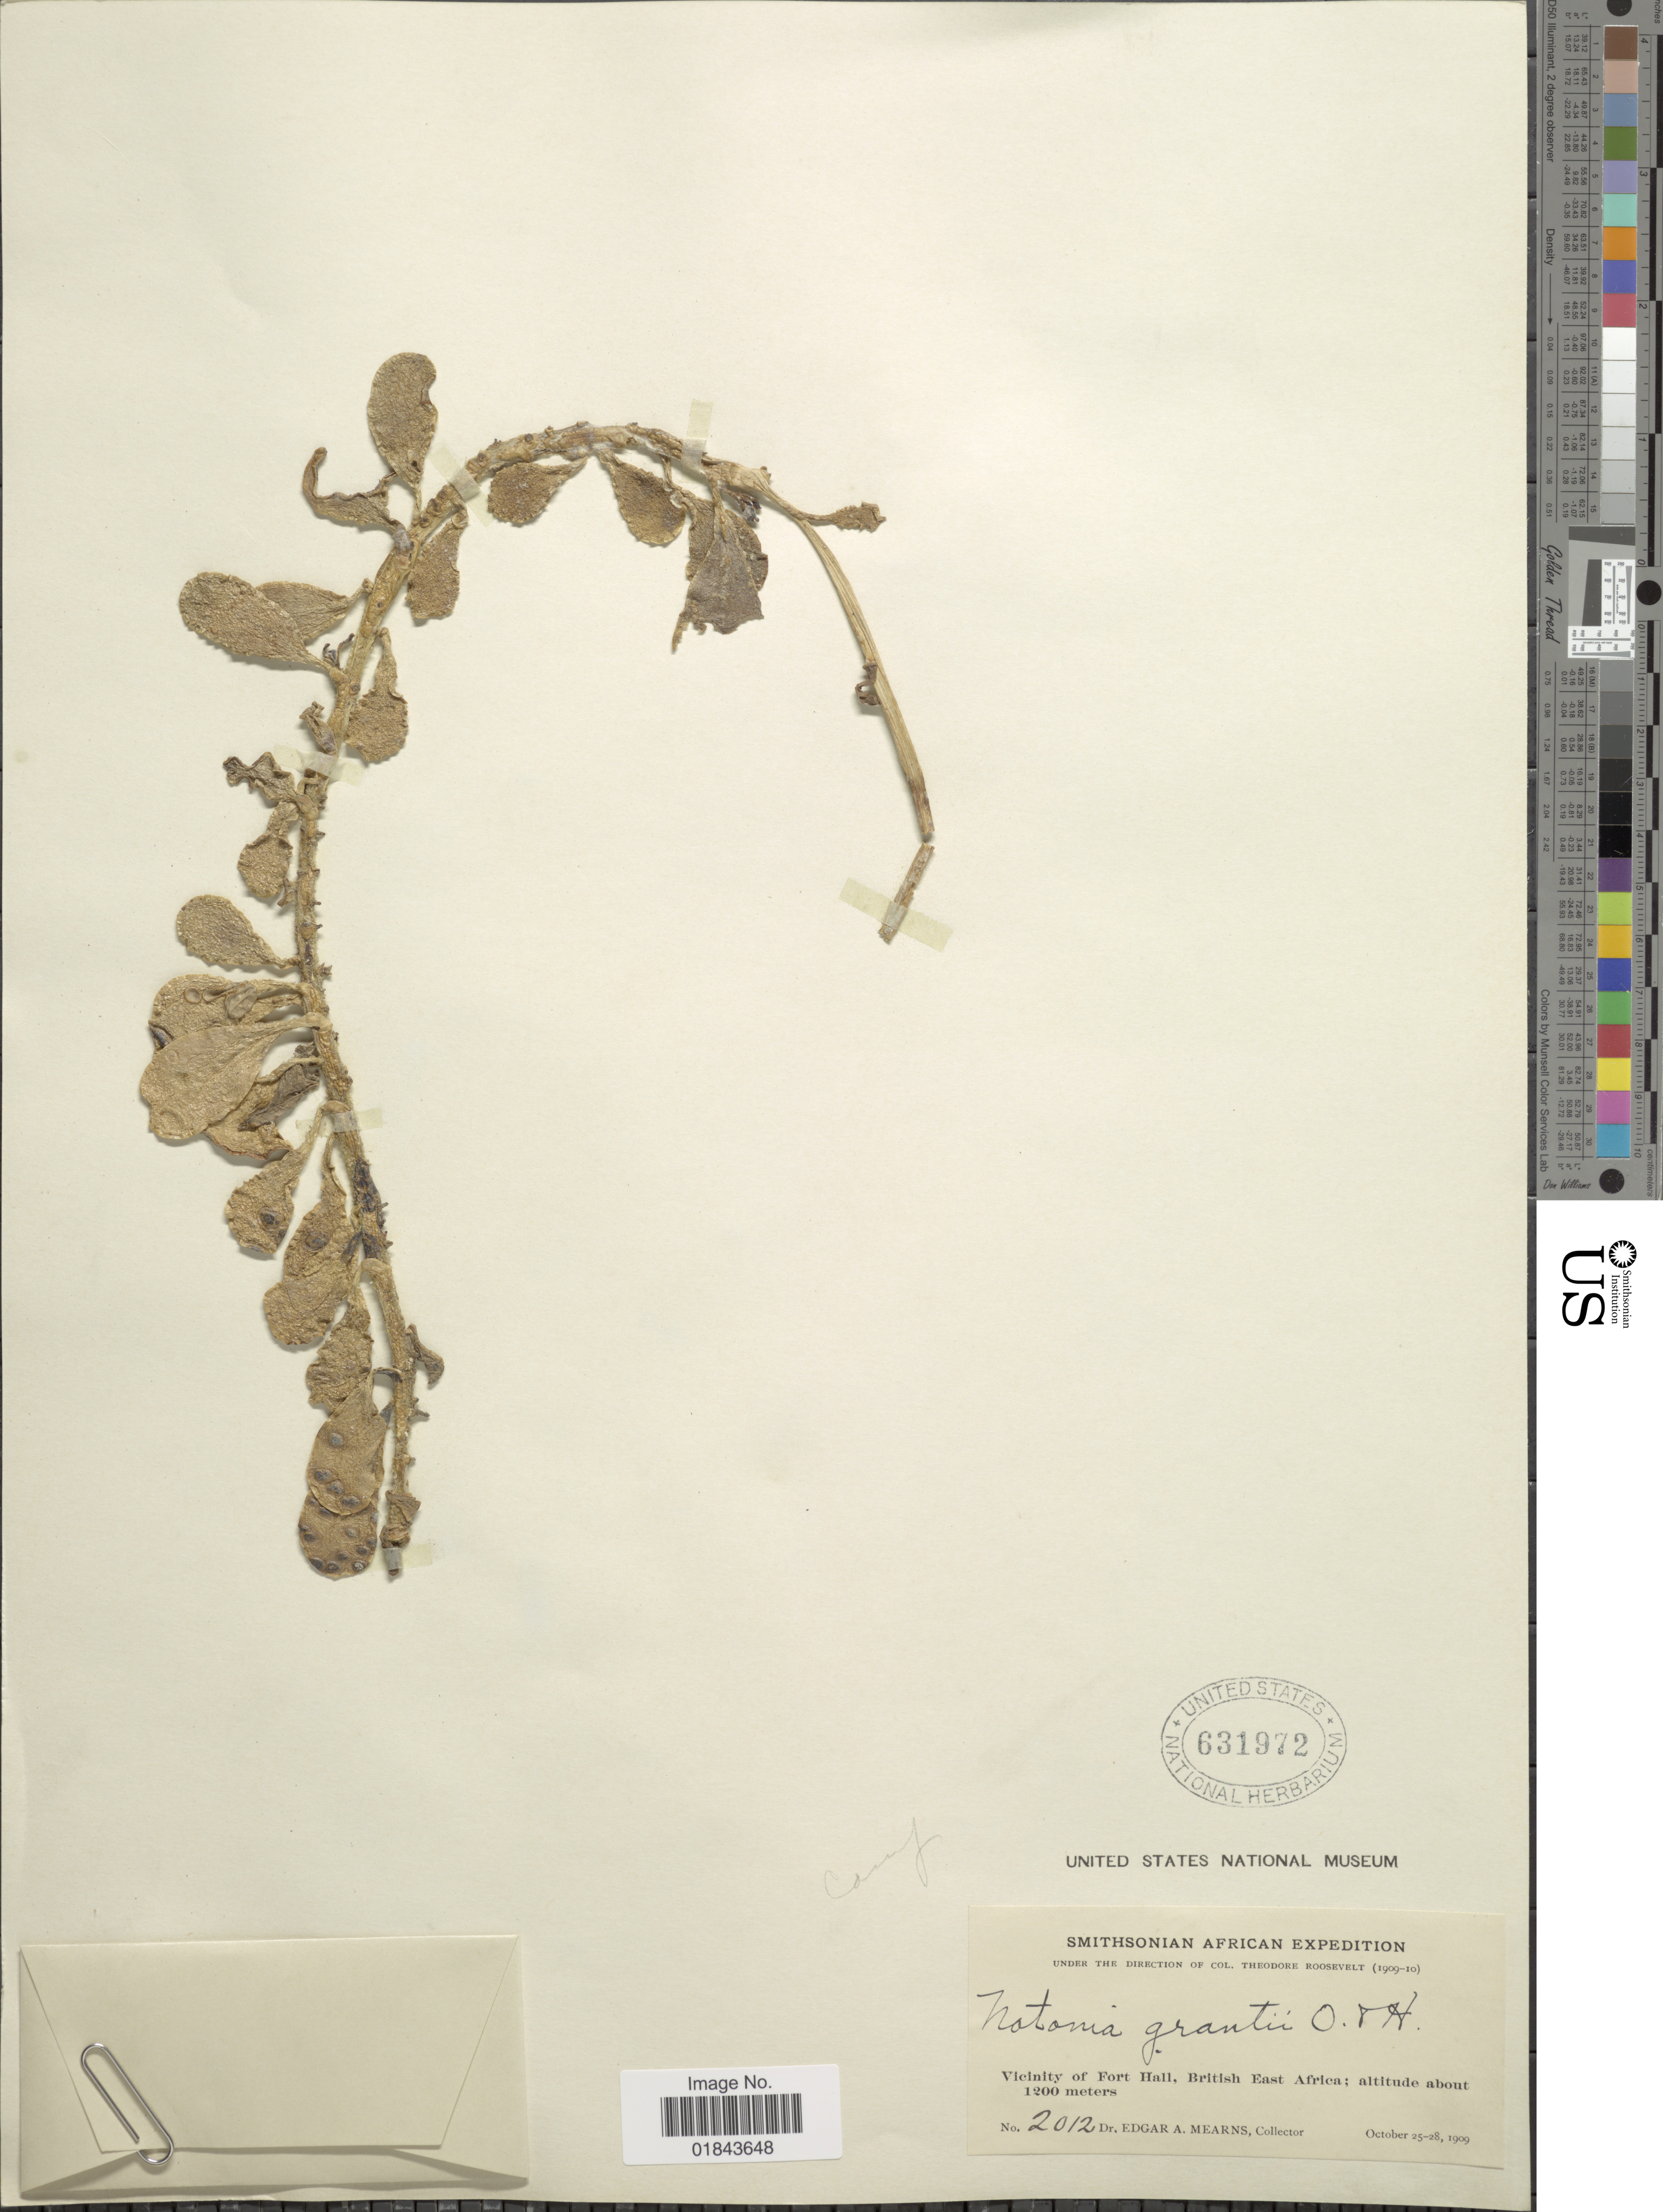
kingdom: Plantae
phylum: Tracheophyta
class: Magnoliopsida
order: Asterales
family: Asteraceae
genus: Notonia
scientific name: Notonia grantii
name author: Oliv. & Hieron.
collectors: E. A. Mearns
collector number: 2012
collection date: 1909-10-25/1909-10-28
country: Kenya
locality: African, Vicinity of Fort Hall, British East Africa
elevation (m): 1200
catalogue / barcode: US 631972